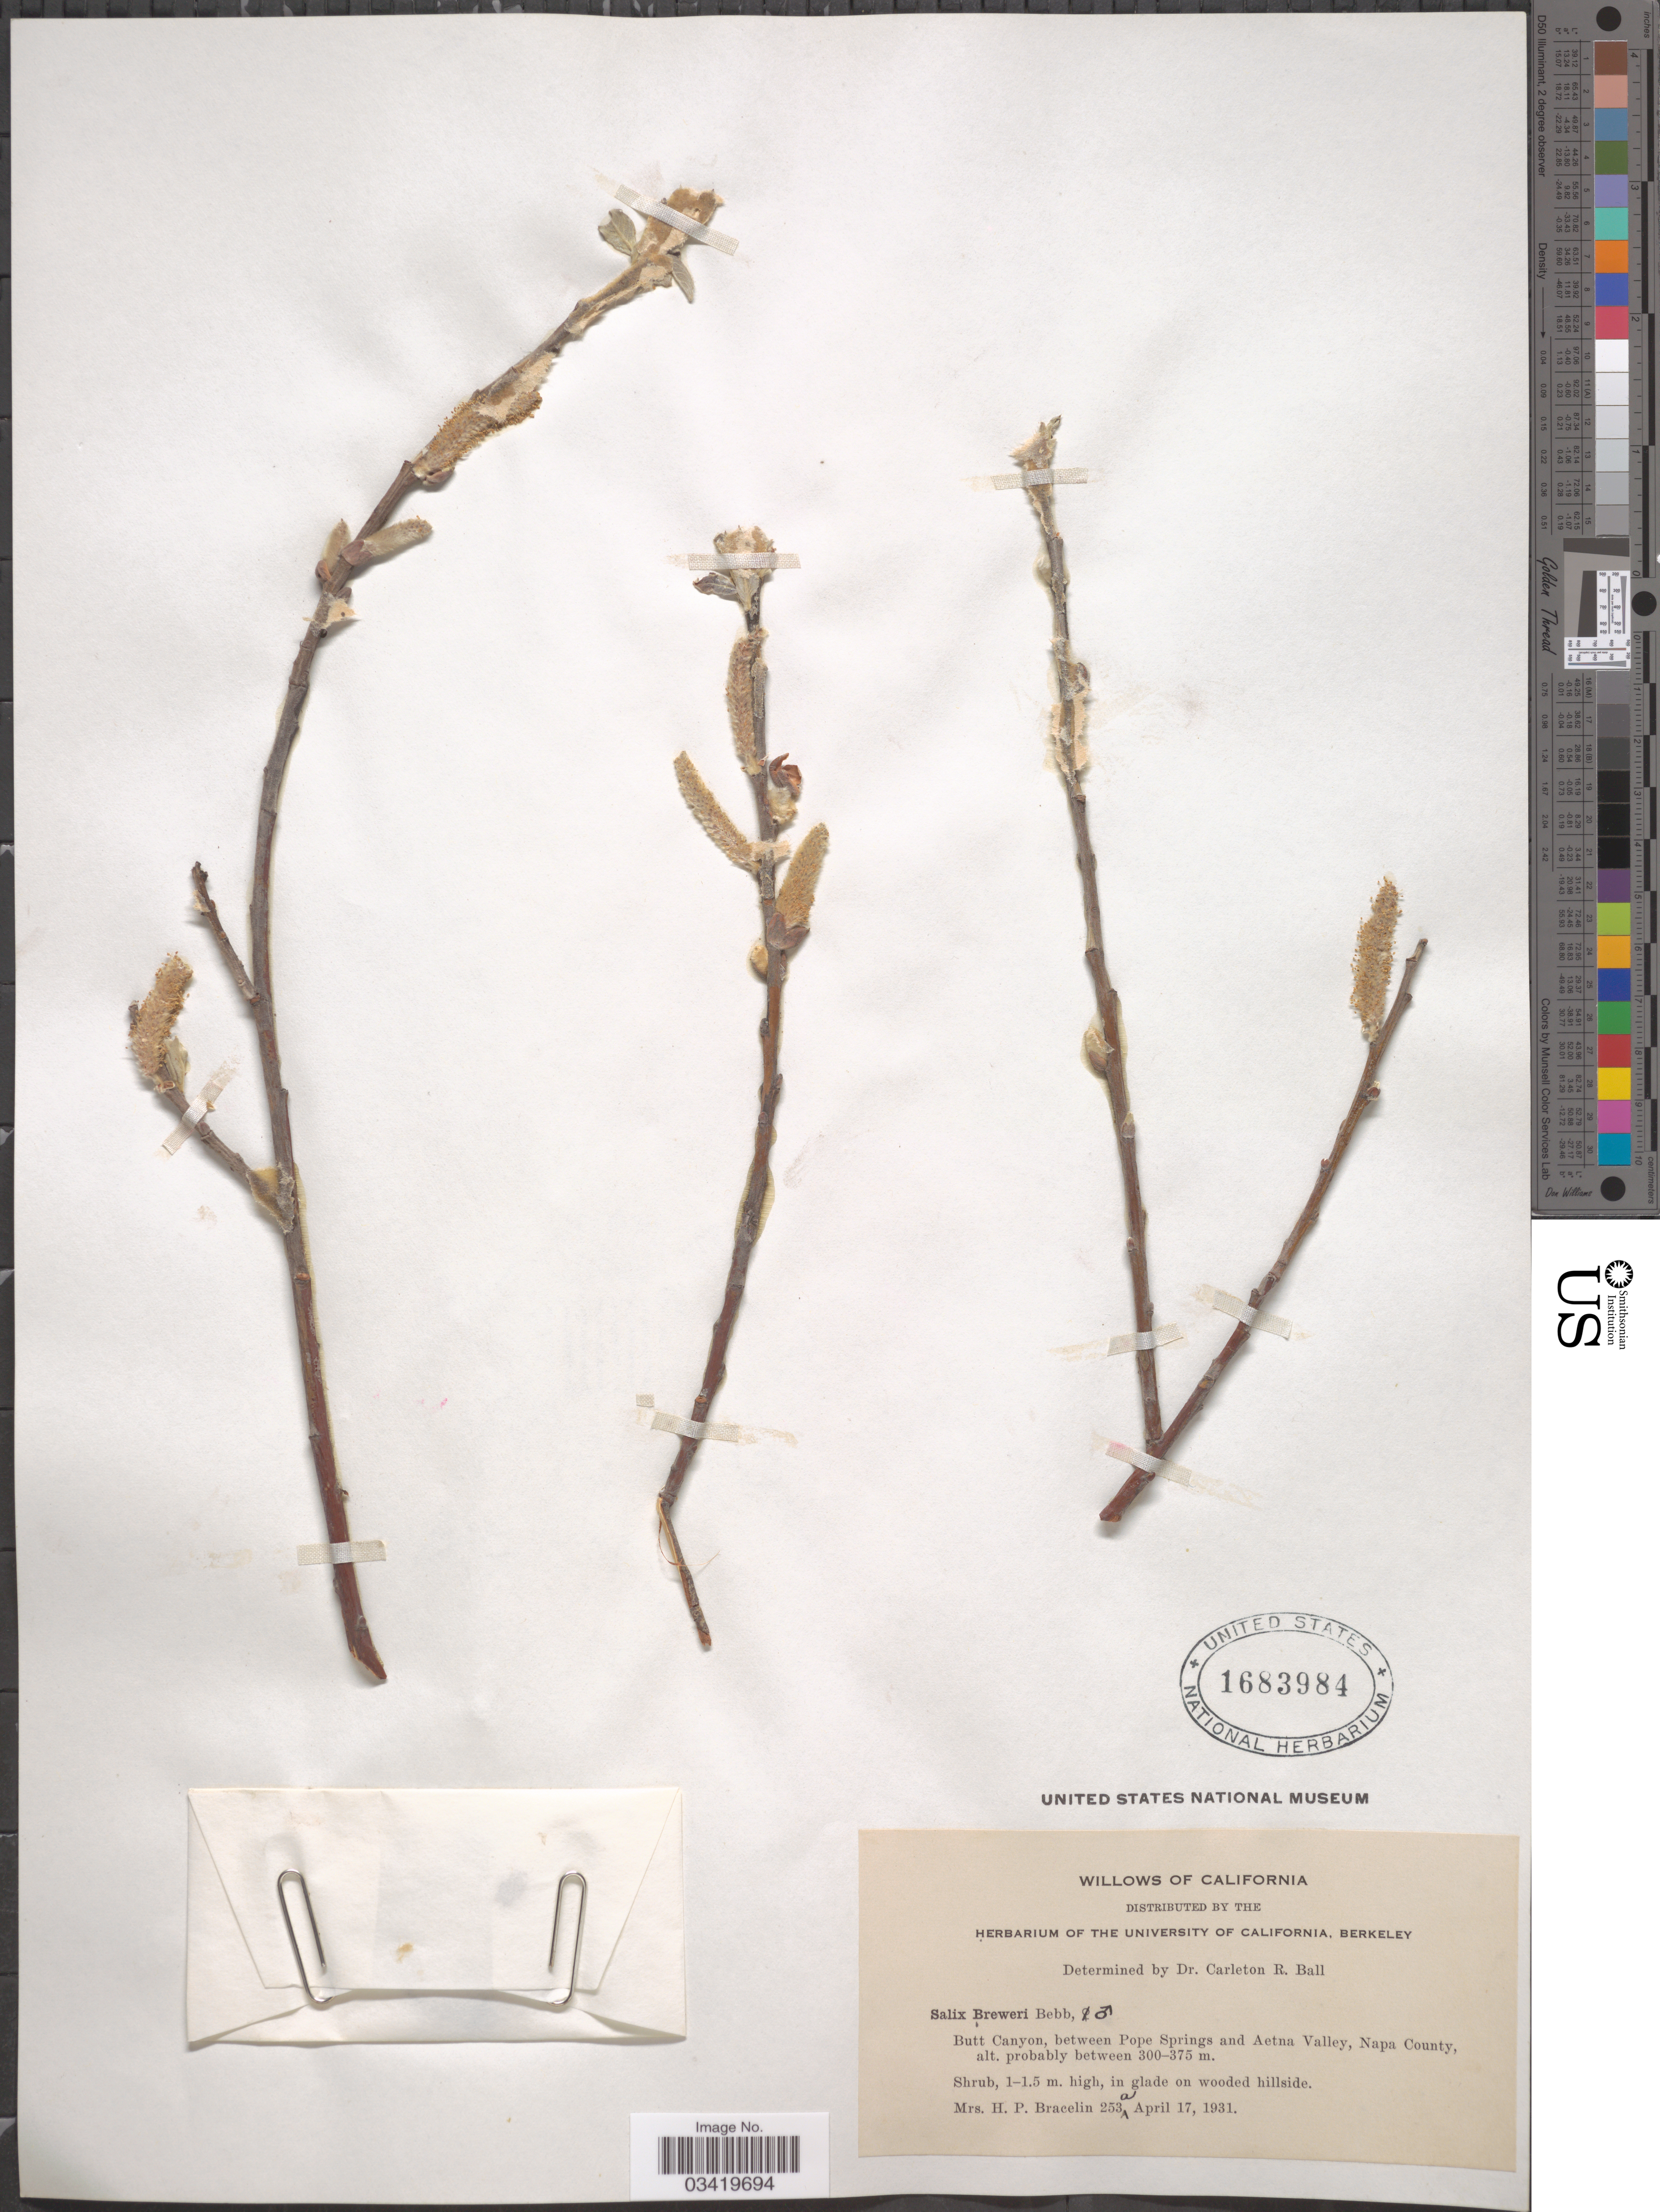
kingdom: Plantae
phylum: Tracheophyta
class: Magnoliopsida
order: Malpighiales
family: Salicaceae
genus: Salix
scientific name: Salix breweri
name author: Bebb in S. Watson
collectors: H. Bracelin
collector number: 253a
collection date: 1931-04-17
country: United States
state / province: California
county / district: Napa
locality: Butt Canyon, between Pope Springs and Aetna Valley, Napa County.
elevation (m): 300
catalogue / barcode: US 1683984